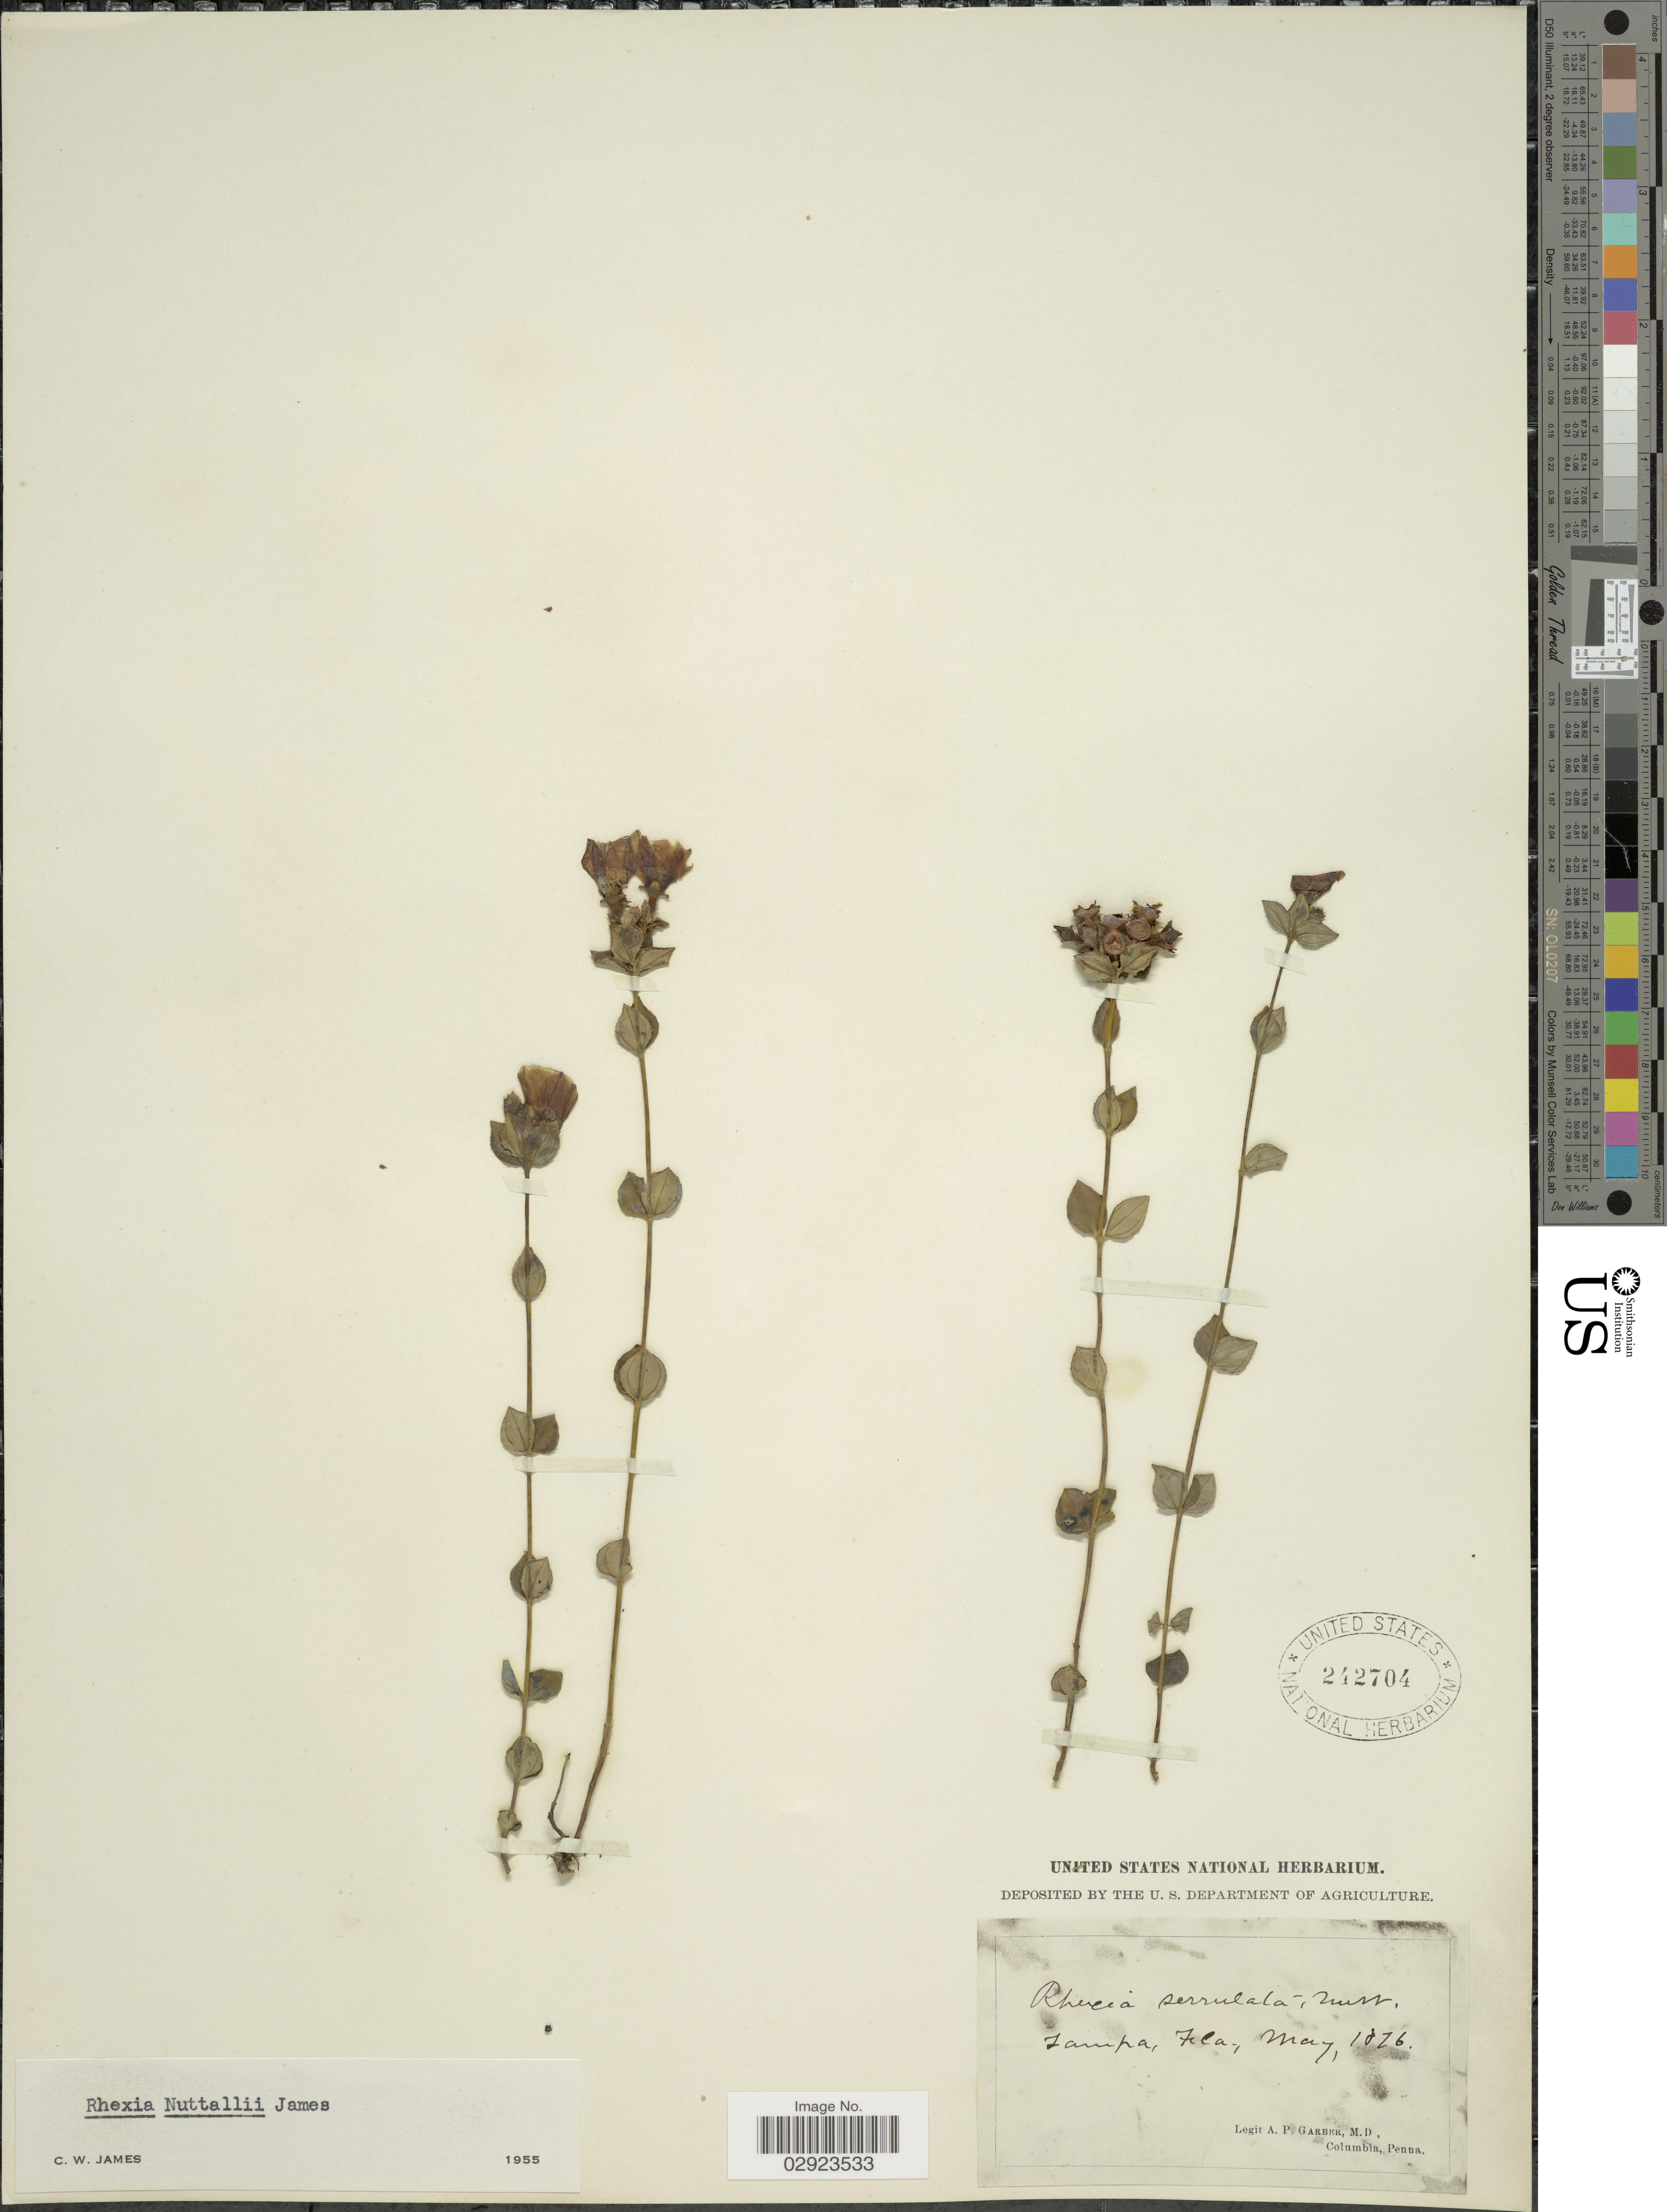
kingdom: Plantae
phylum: Tracheophyta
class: Magnoliopsida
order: Myrtales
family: Melastomataceae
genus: Rhexia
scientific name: Rhexia nuttallii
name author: C.W. James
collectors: A. P. Garber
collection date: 1876-05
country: United States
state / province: Florida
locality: Tampa.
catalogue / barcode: US 242704